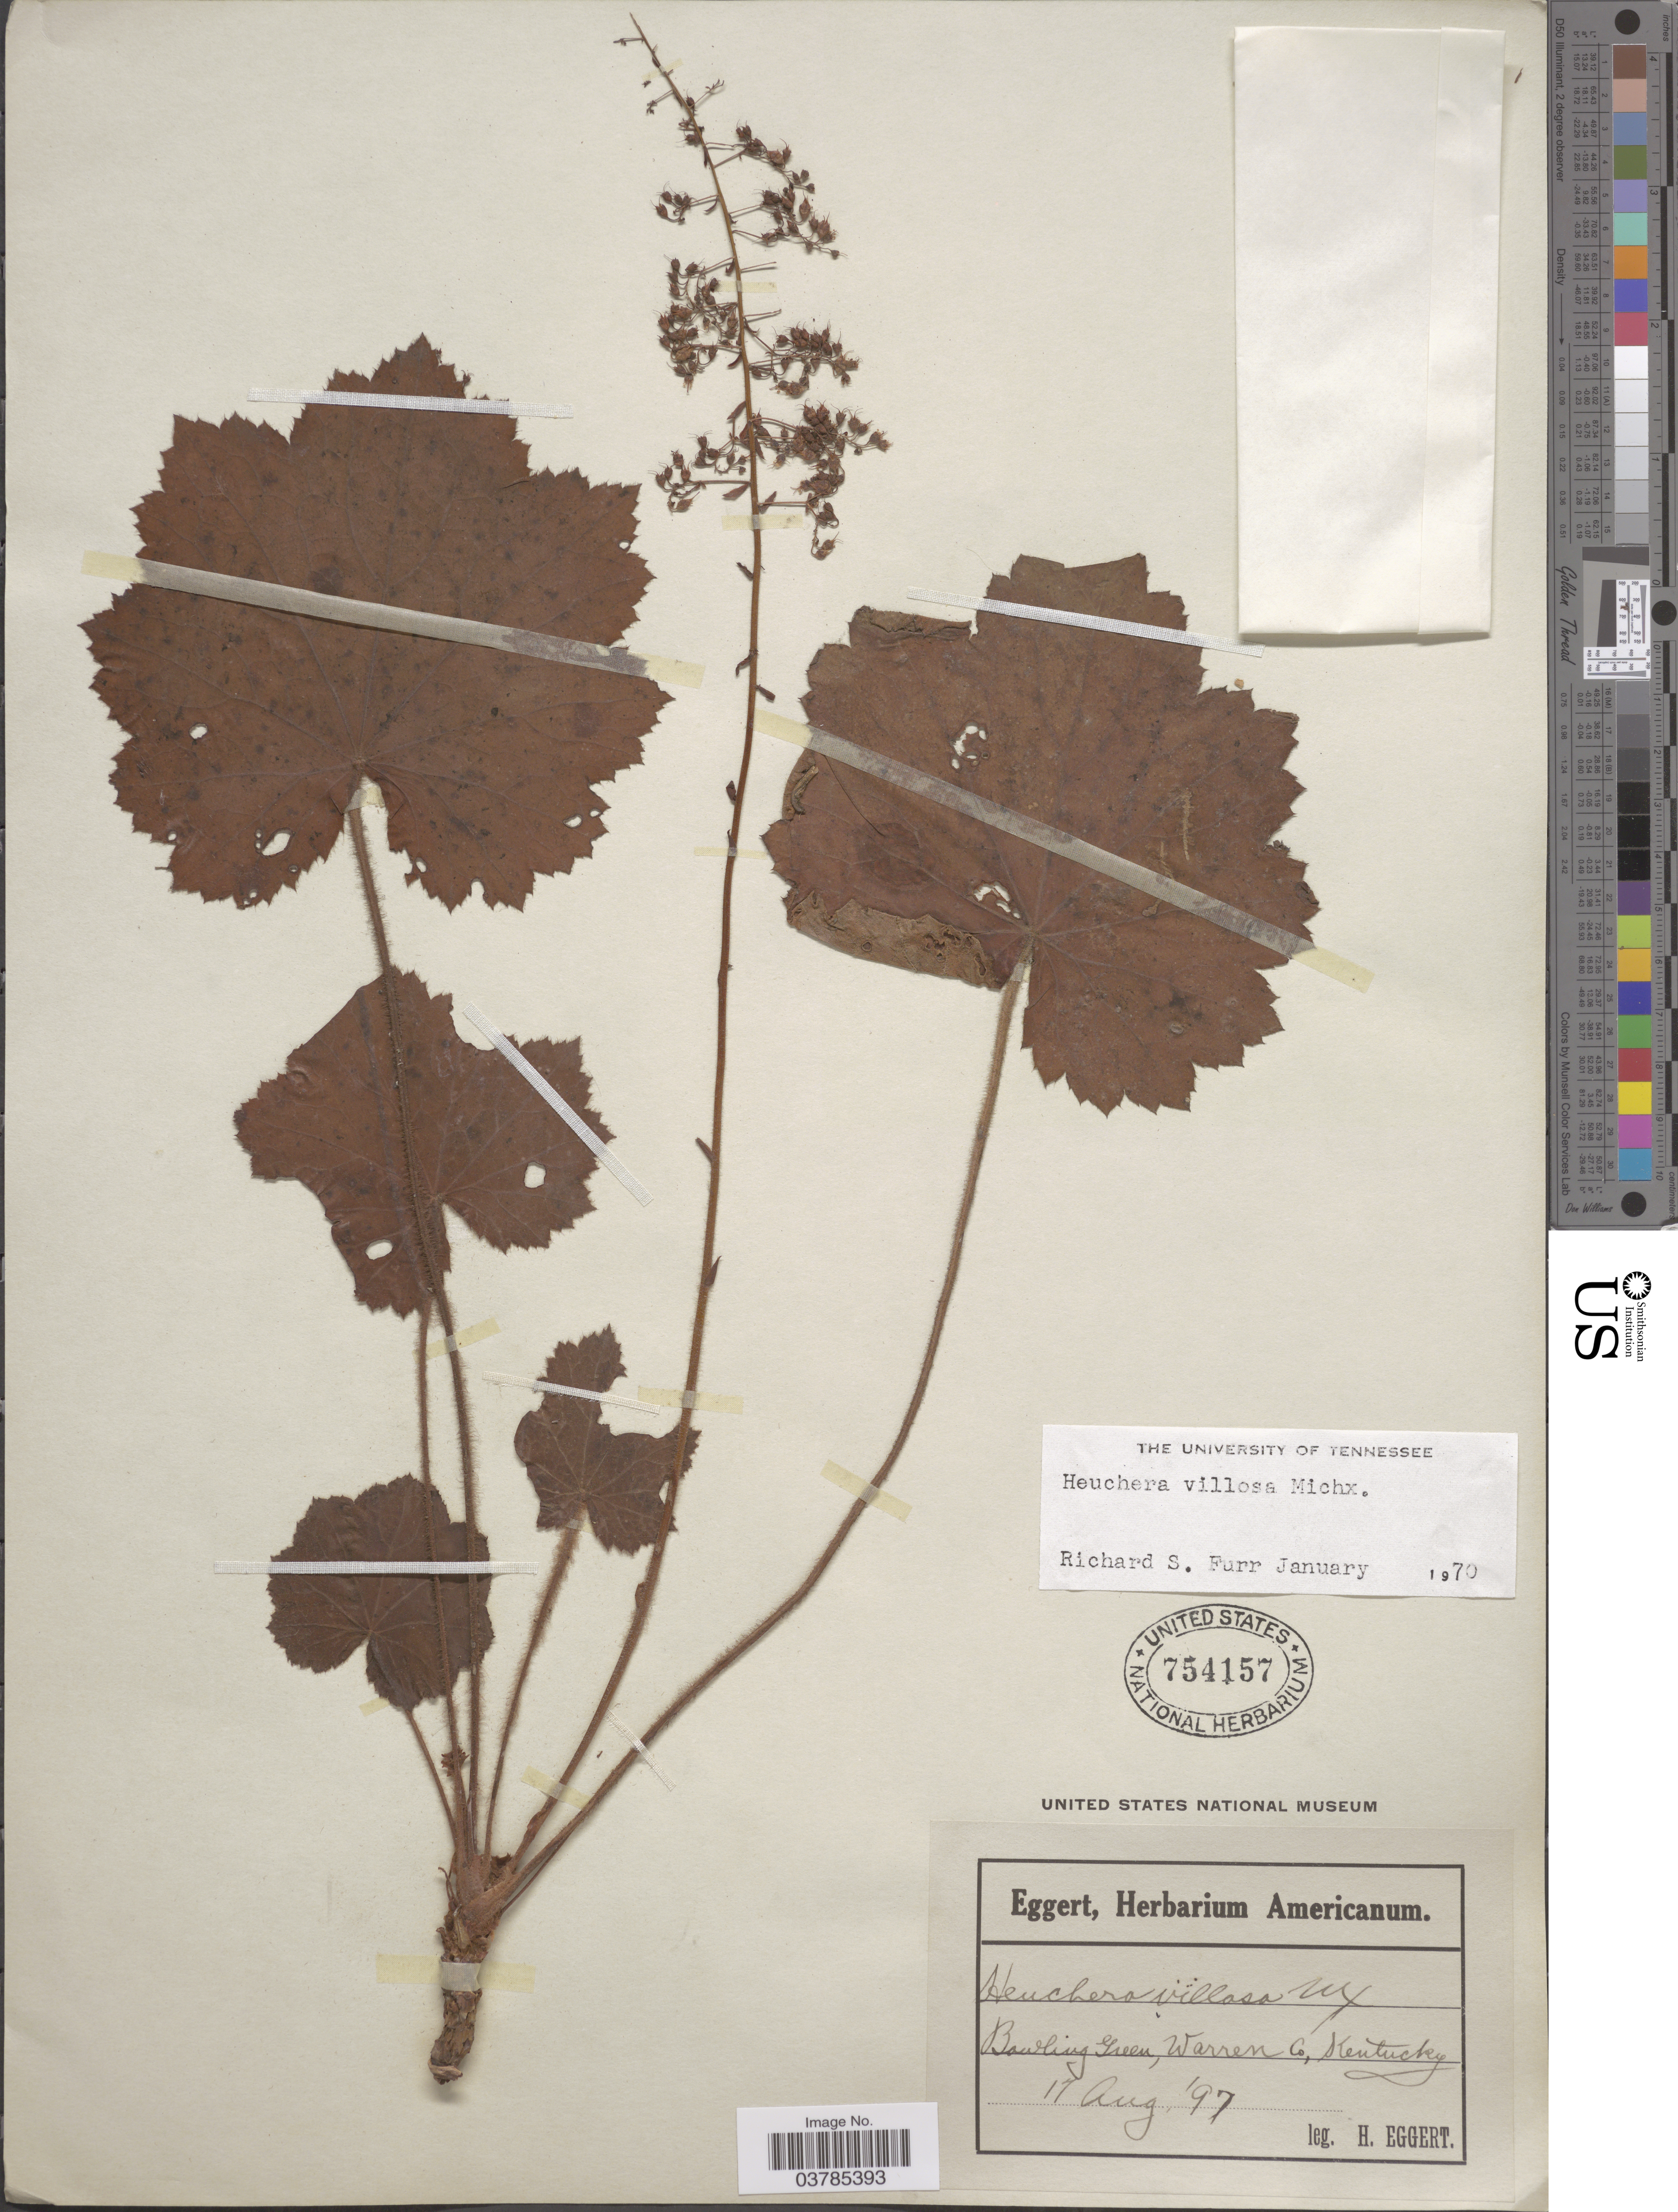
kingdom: Plantae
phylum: Tracheophyta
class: Magnoliopsida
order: Saxifragales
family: Saxifragaceae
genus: Heuchera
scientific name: Heuchera villosa var. macrorhiza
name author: (Small) Rosend. et al.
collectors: H. Eggert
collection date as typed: Transcribed d/m/y: 17/8/97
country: United States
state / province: Kentucky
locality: Bowling Green, Warren Co.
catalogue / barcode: US 754157